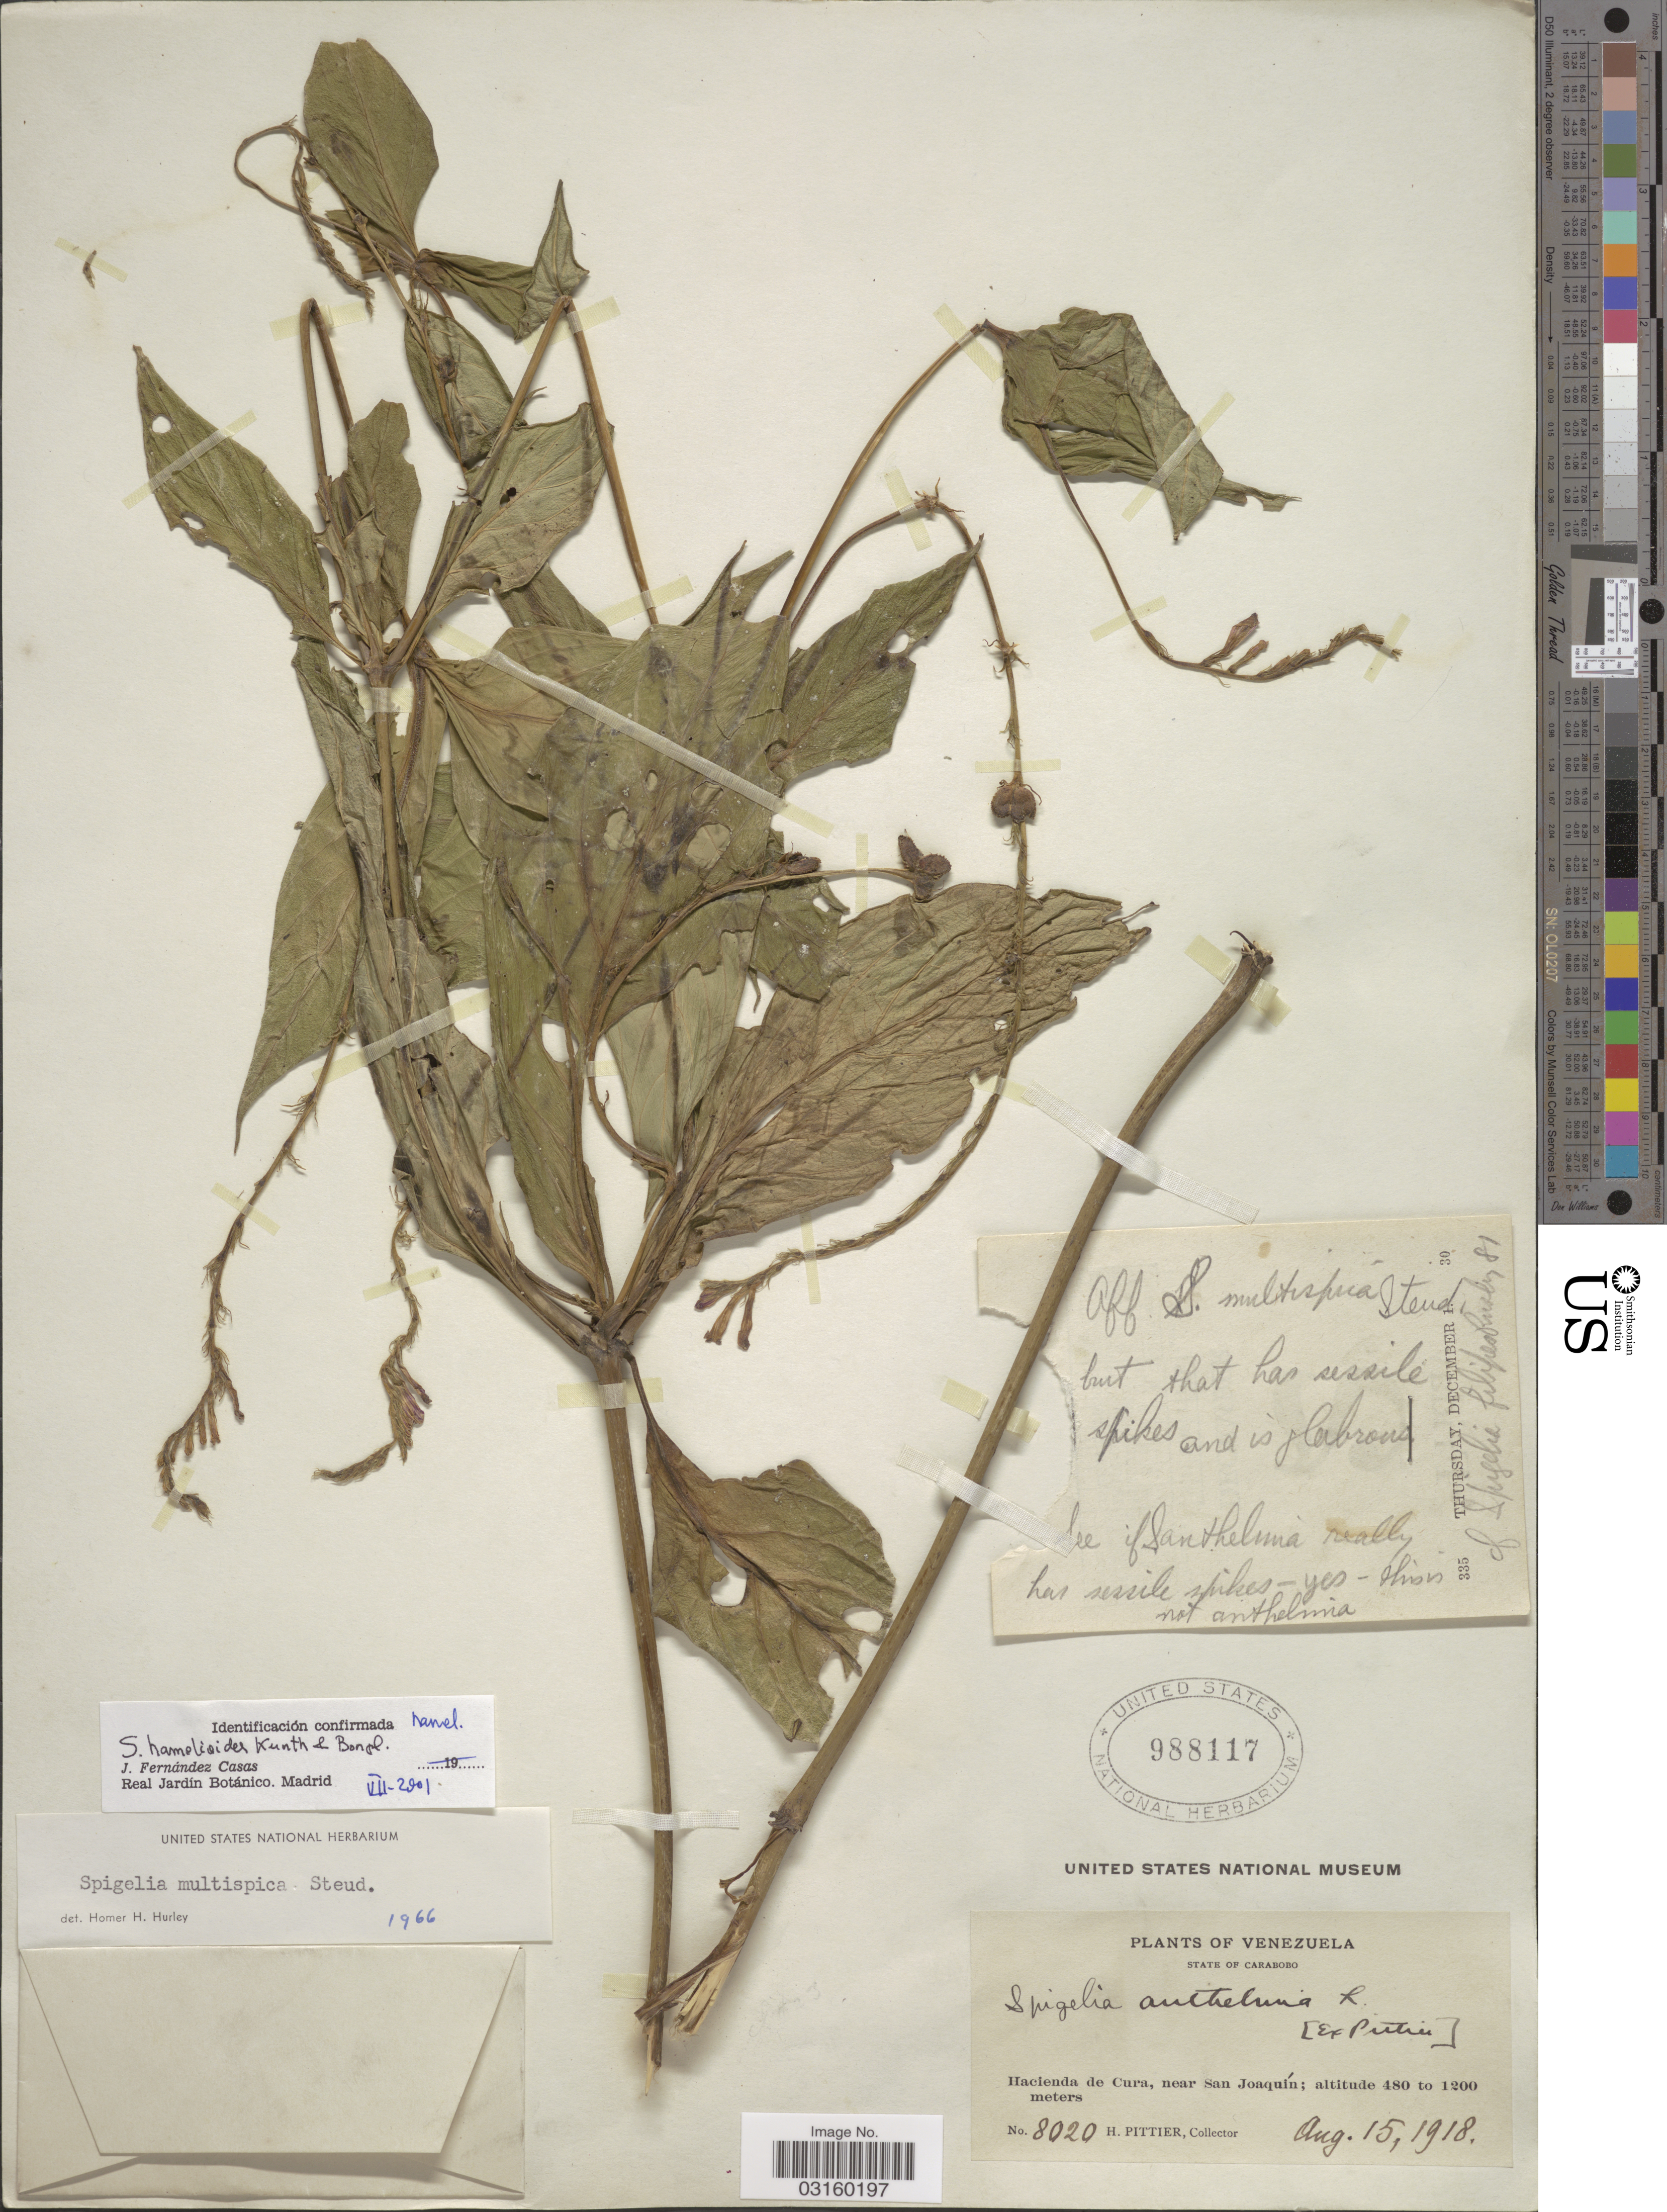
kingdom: Plantae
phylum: Tracheophyta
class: Magnoliopsida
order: Gentianales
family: Loganiaceae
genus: Spigelia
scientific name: Spigelia hamelioides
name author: Kunth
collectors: H. F. Pittier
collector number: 8020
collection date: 1918-08-15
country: Venezuela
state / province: Carabobo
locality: Hacienda de Cura, near San Joaquín.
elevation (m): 480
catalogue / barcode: US 988117